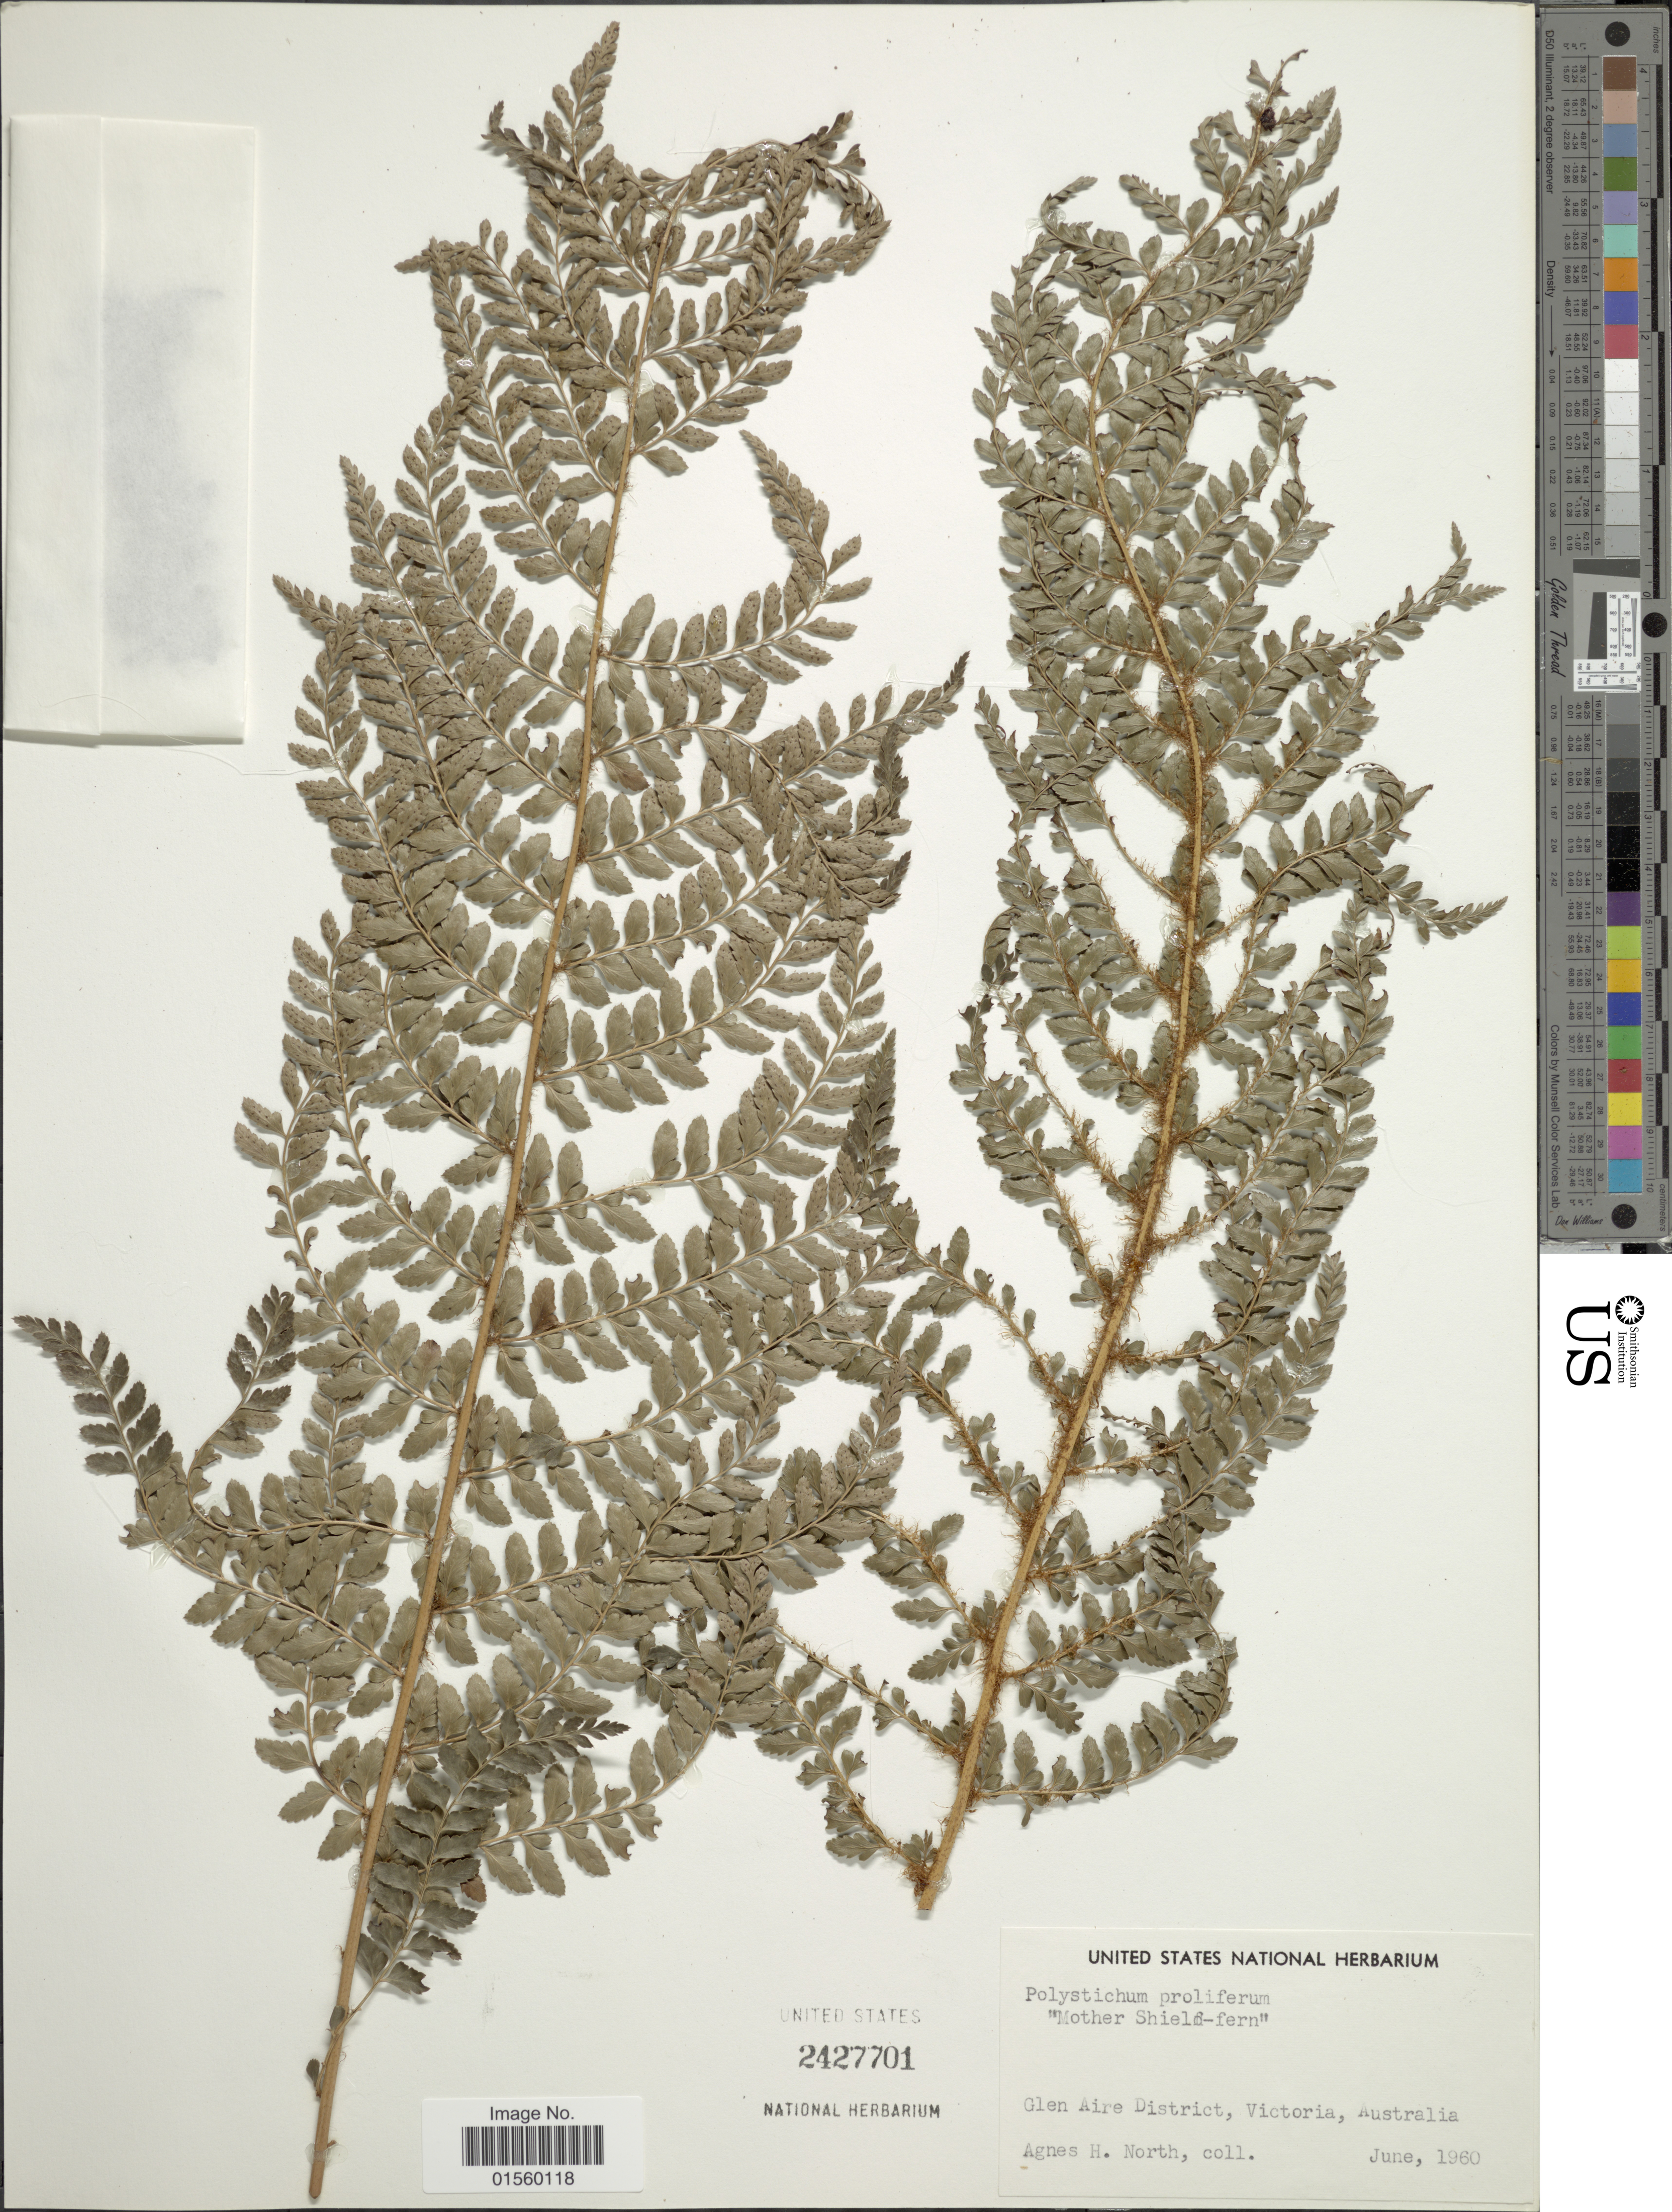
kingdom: Plantae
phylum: Tracheophyta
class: Polypodiopsida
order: Polypodiales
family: Dryopteridaceae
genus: Polystichum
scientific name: Polystichum proliferum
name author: (R. Br.) C. Presl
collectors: A. North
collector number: s,.n.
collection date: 1960-06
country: Australia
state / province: Victoria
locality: Glen Aire District, Victoria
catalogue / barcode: US 2427701